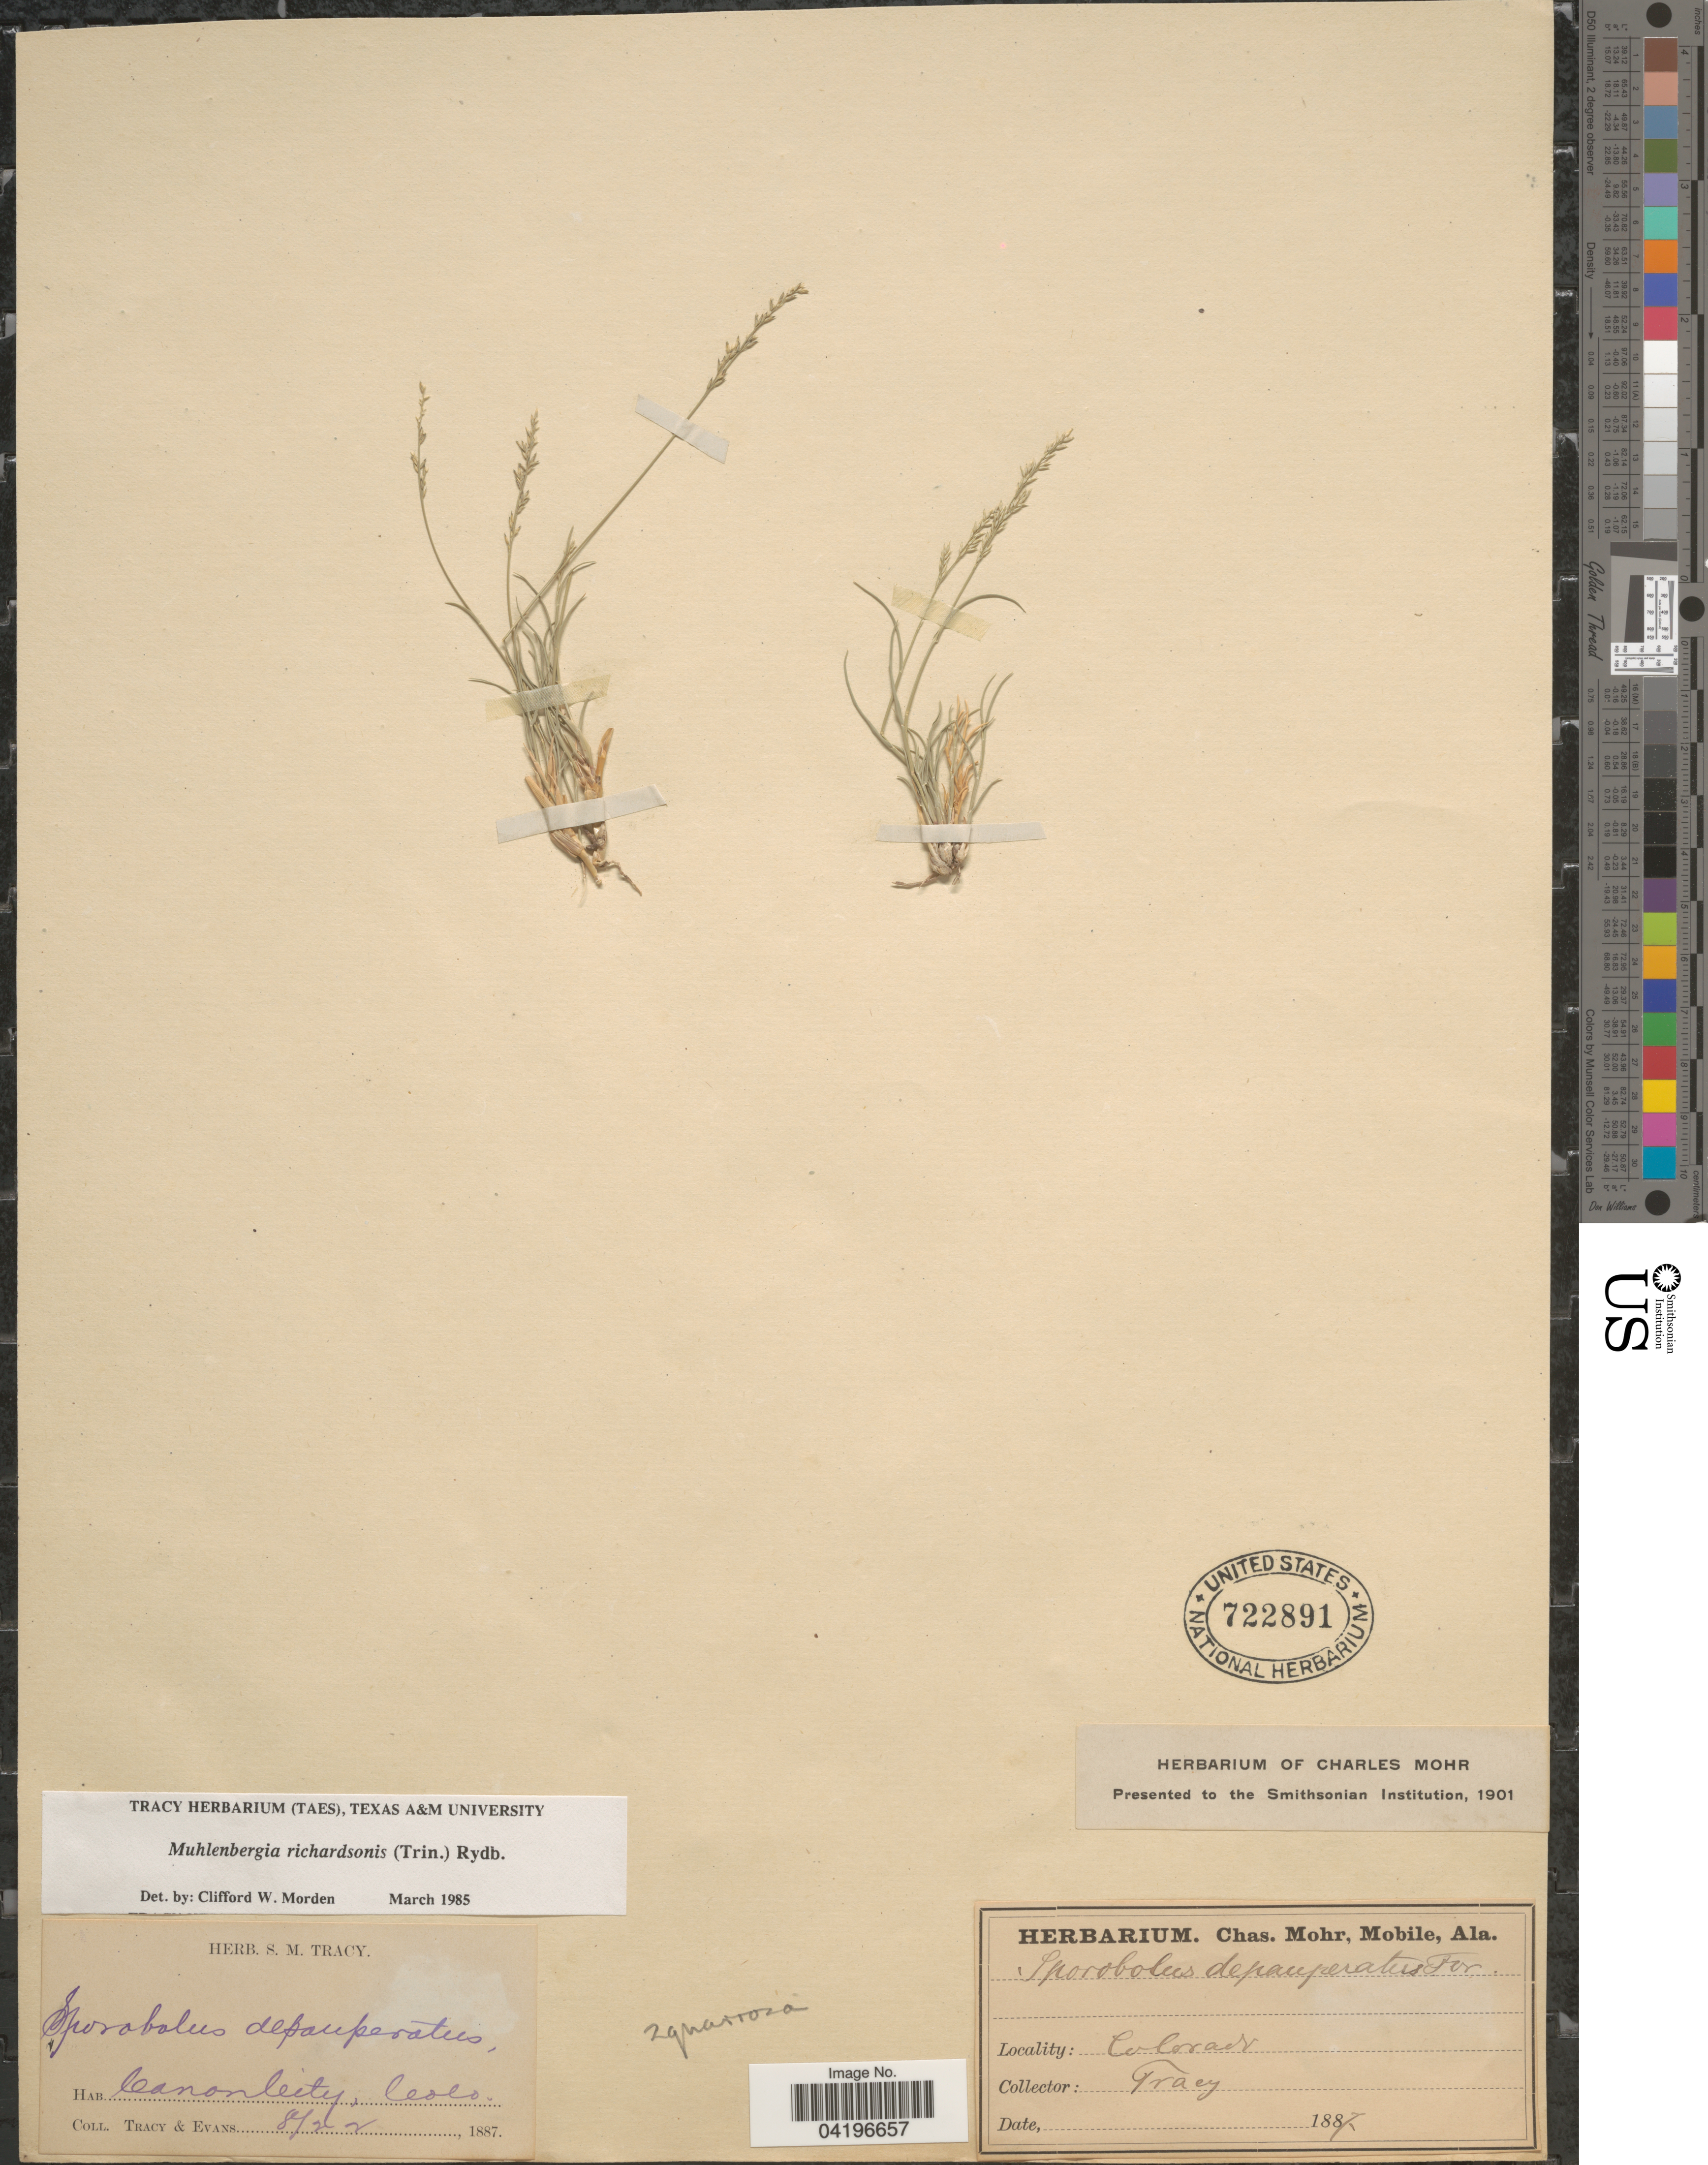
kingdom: Plantae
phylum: Tracheophyta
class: Liliopsida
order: Poales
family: Poaceae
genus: Muhlenbergia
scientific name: Muhlenbergia richardsonis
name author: (Trin.) Rydb.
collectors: S. M. Tracy & -- Evans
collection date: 1887-08-22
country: United States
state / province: Colorado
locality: Canon City.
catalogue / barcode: US 722891